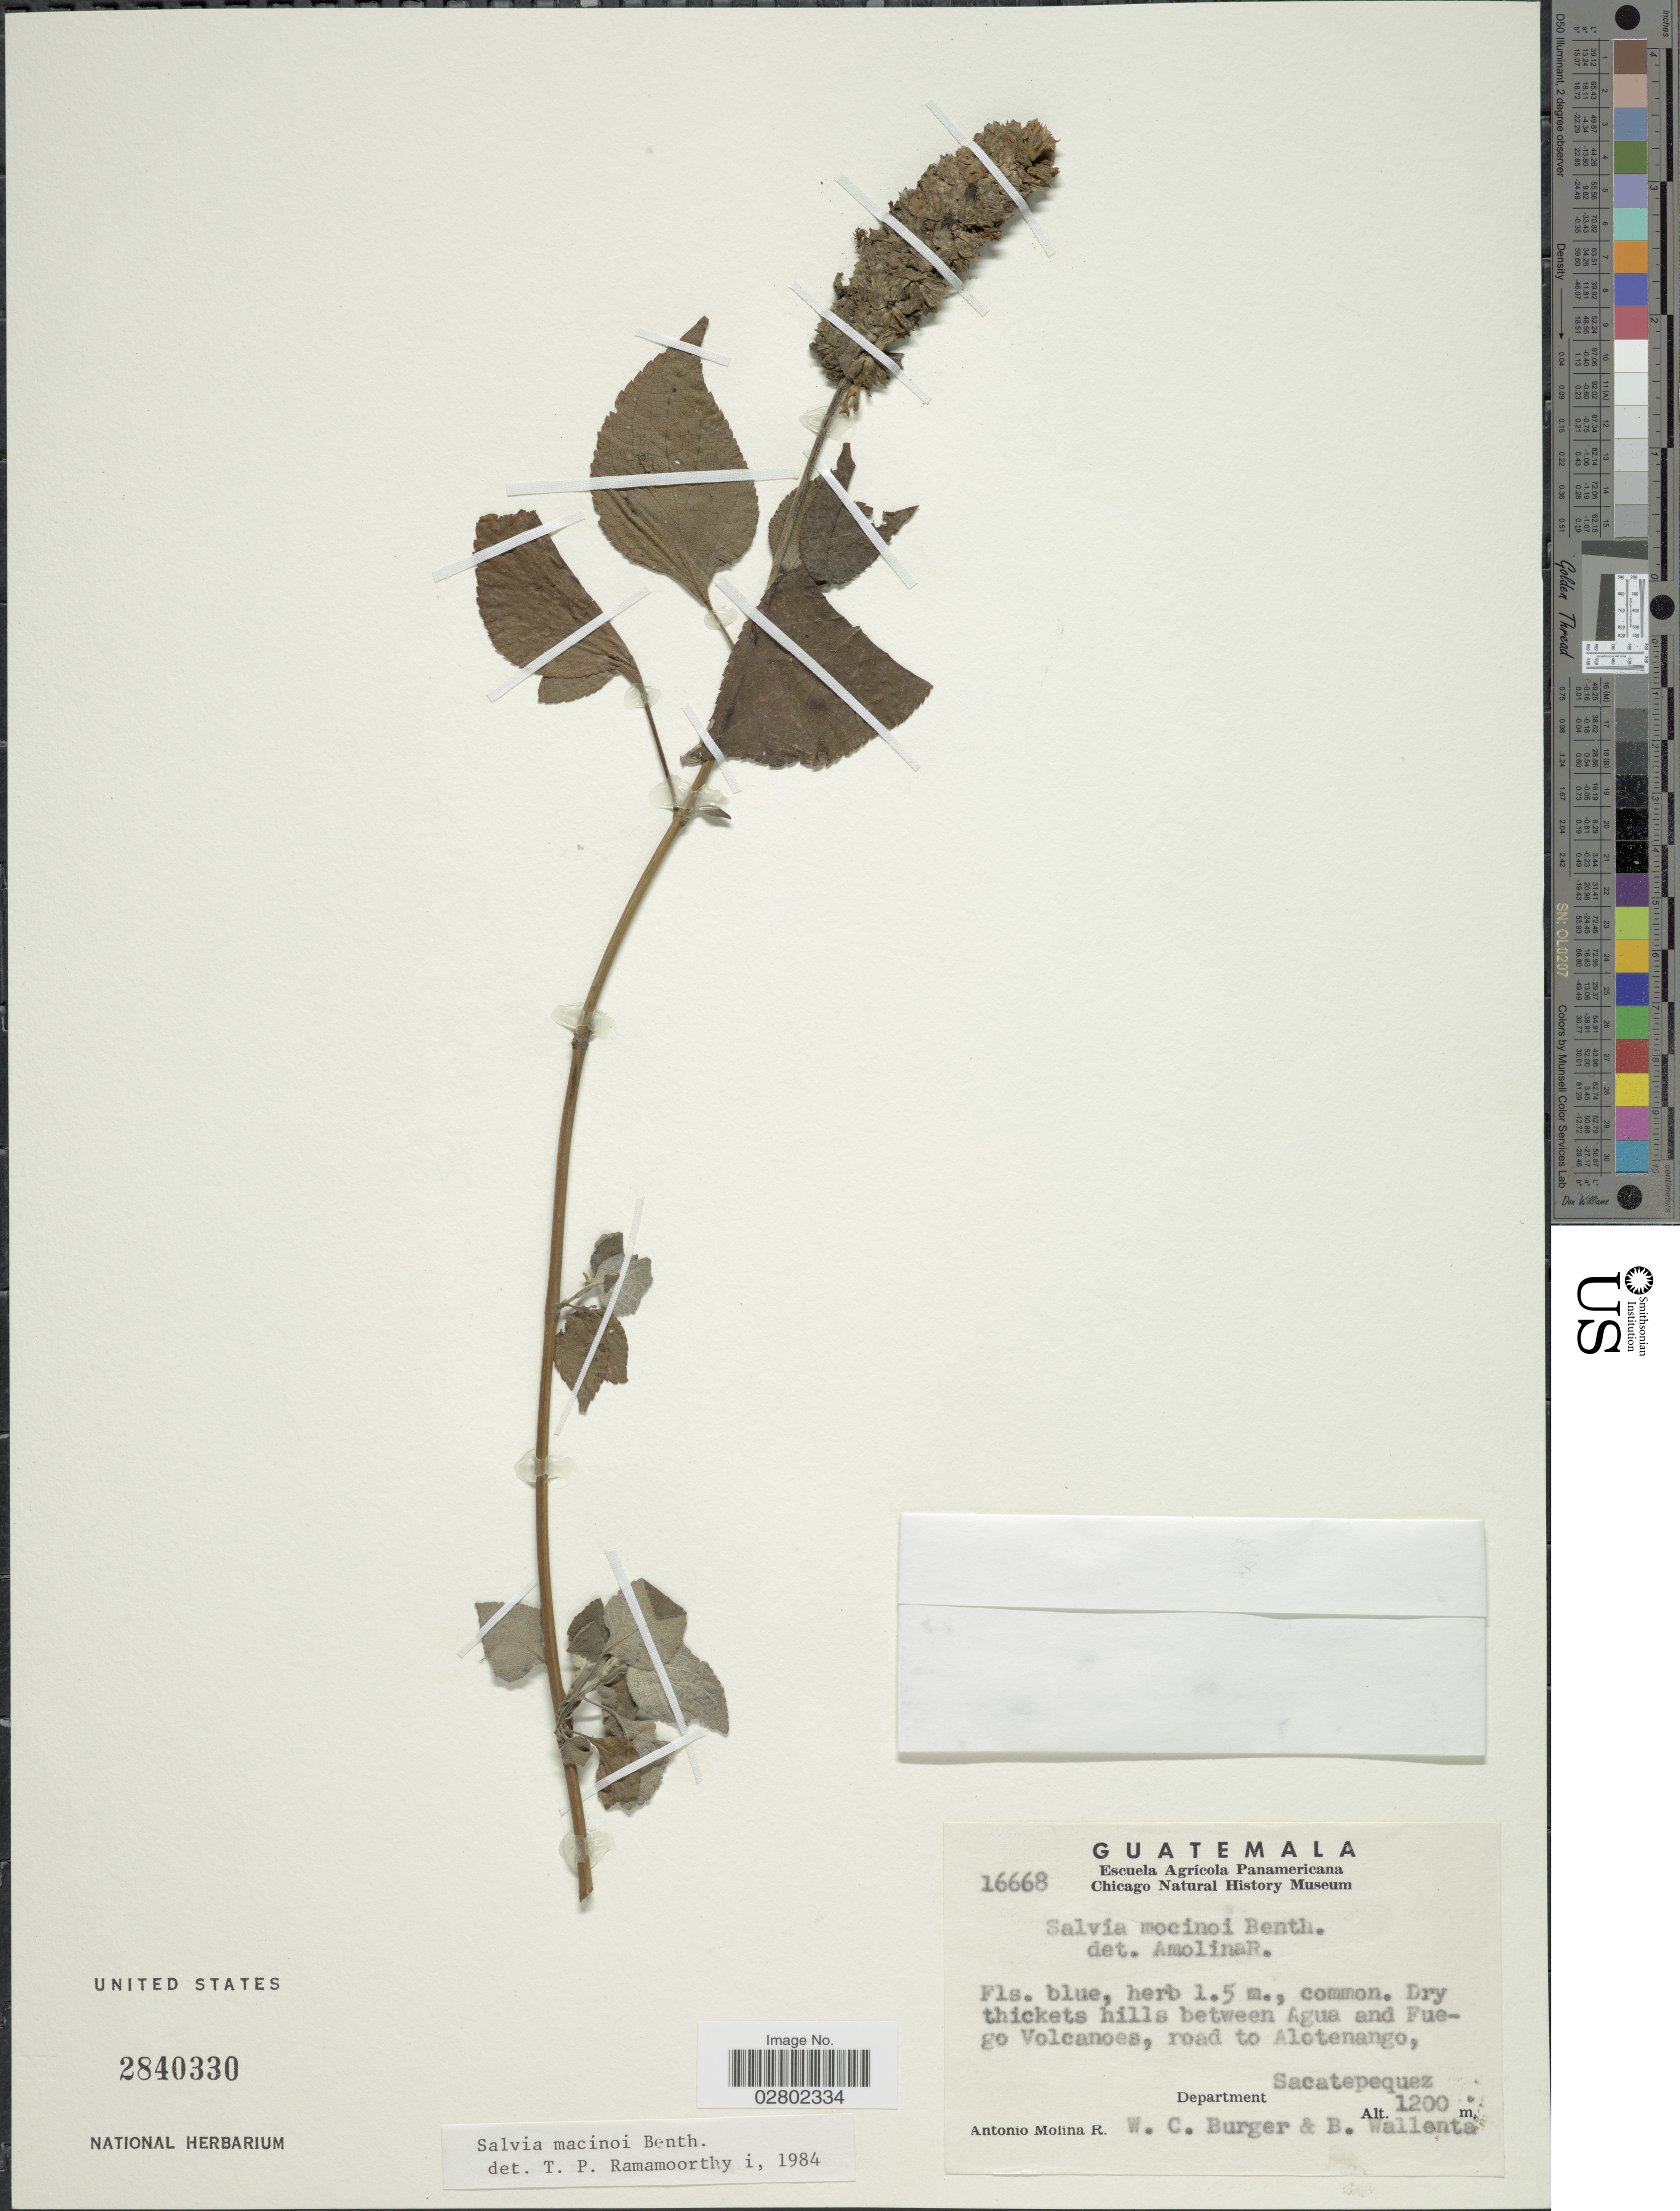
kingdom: Plantae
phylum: Tracheophyta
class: Magnoliopsida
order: Lamiales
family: Lamiaceae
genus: Salvia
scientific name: Salvia mocinoi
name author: Benth.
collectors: A. Molina R., W. Burger & B. Wallenta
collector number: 16668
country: Guatemala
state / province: Sacatepéquez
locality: Dry thickets hills between Agua and Fuego Volcanoes, road to Alotenango, Department Sacatepequez.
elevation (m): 1200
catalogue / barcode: US 2840330